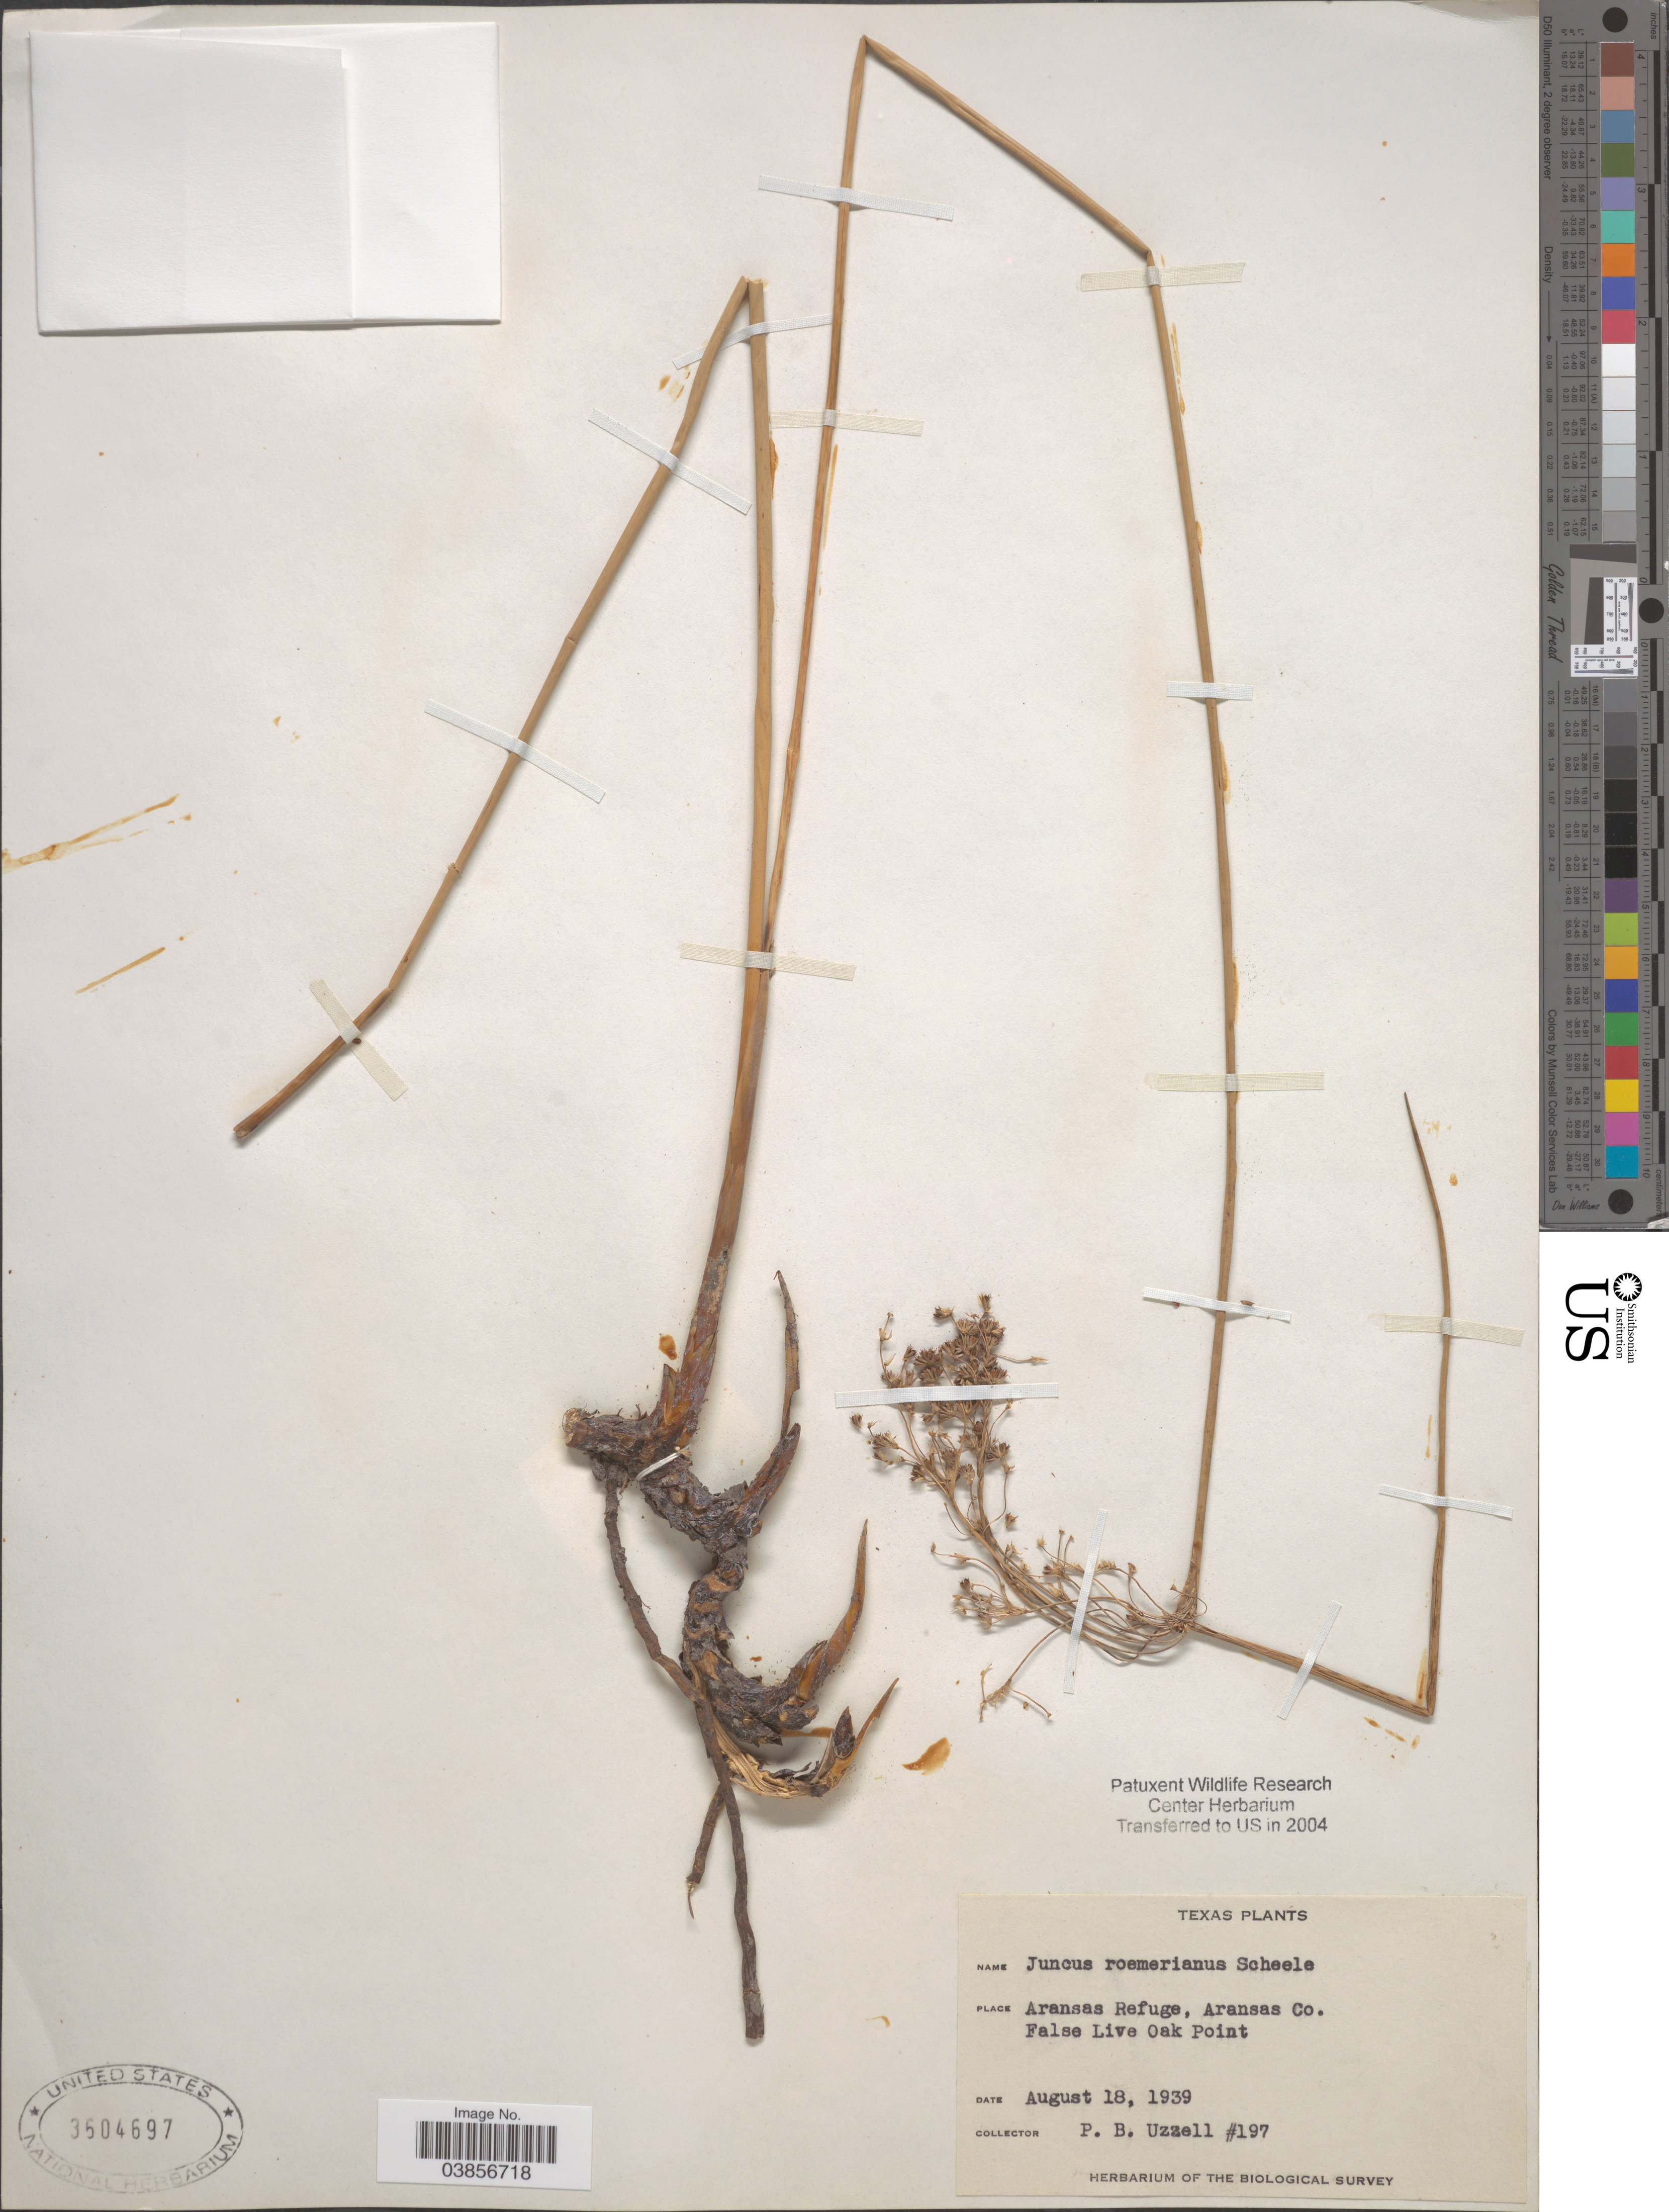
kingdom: Plantae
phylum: Tracheophyta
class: Liliopsida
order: Poales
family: Juncaceae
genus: Juncus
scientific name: Juncus roemerianus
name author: Scheele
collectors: P. Uzzell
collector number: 197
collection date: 1939-08-18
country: United States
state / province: Texas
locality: Aransas Refuge, Aransas Co. False Live Oak Point.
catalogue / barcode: US 3604697